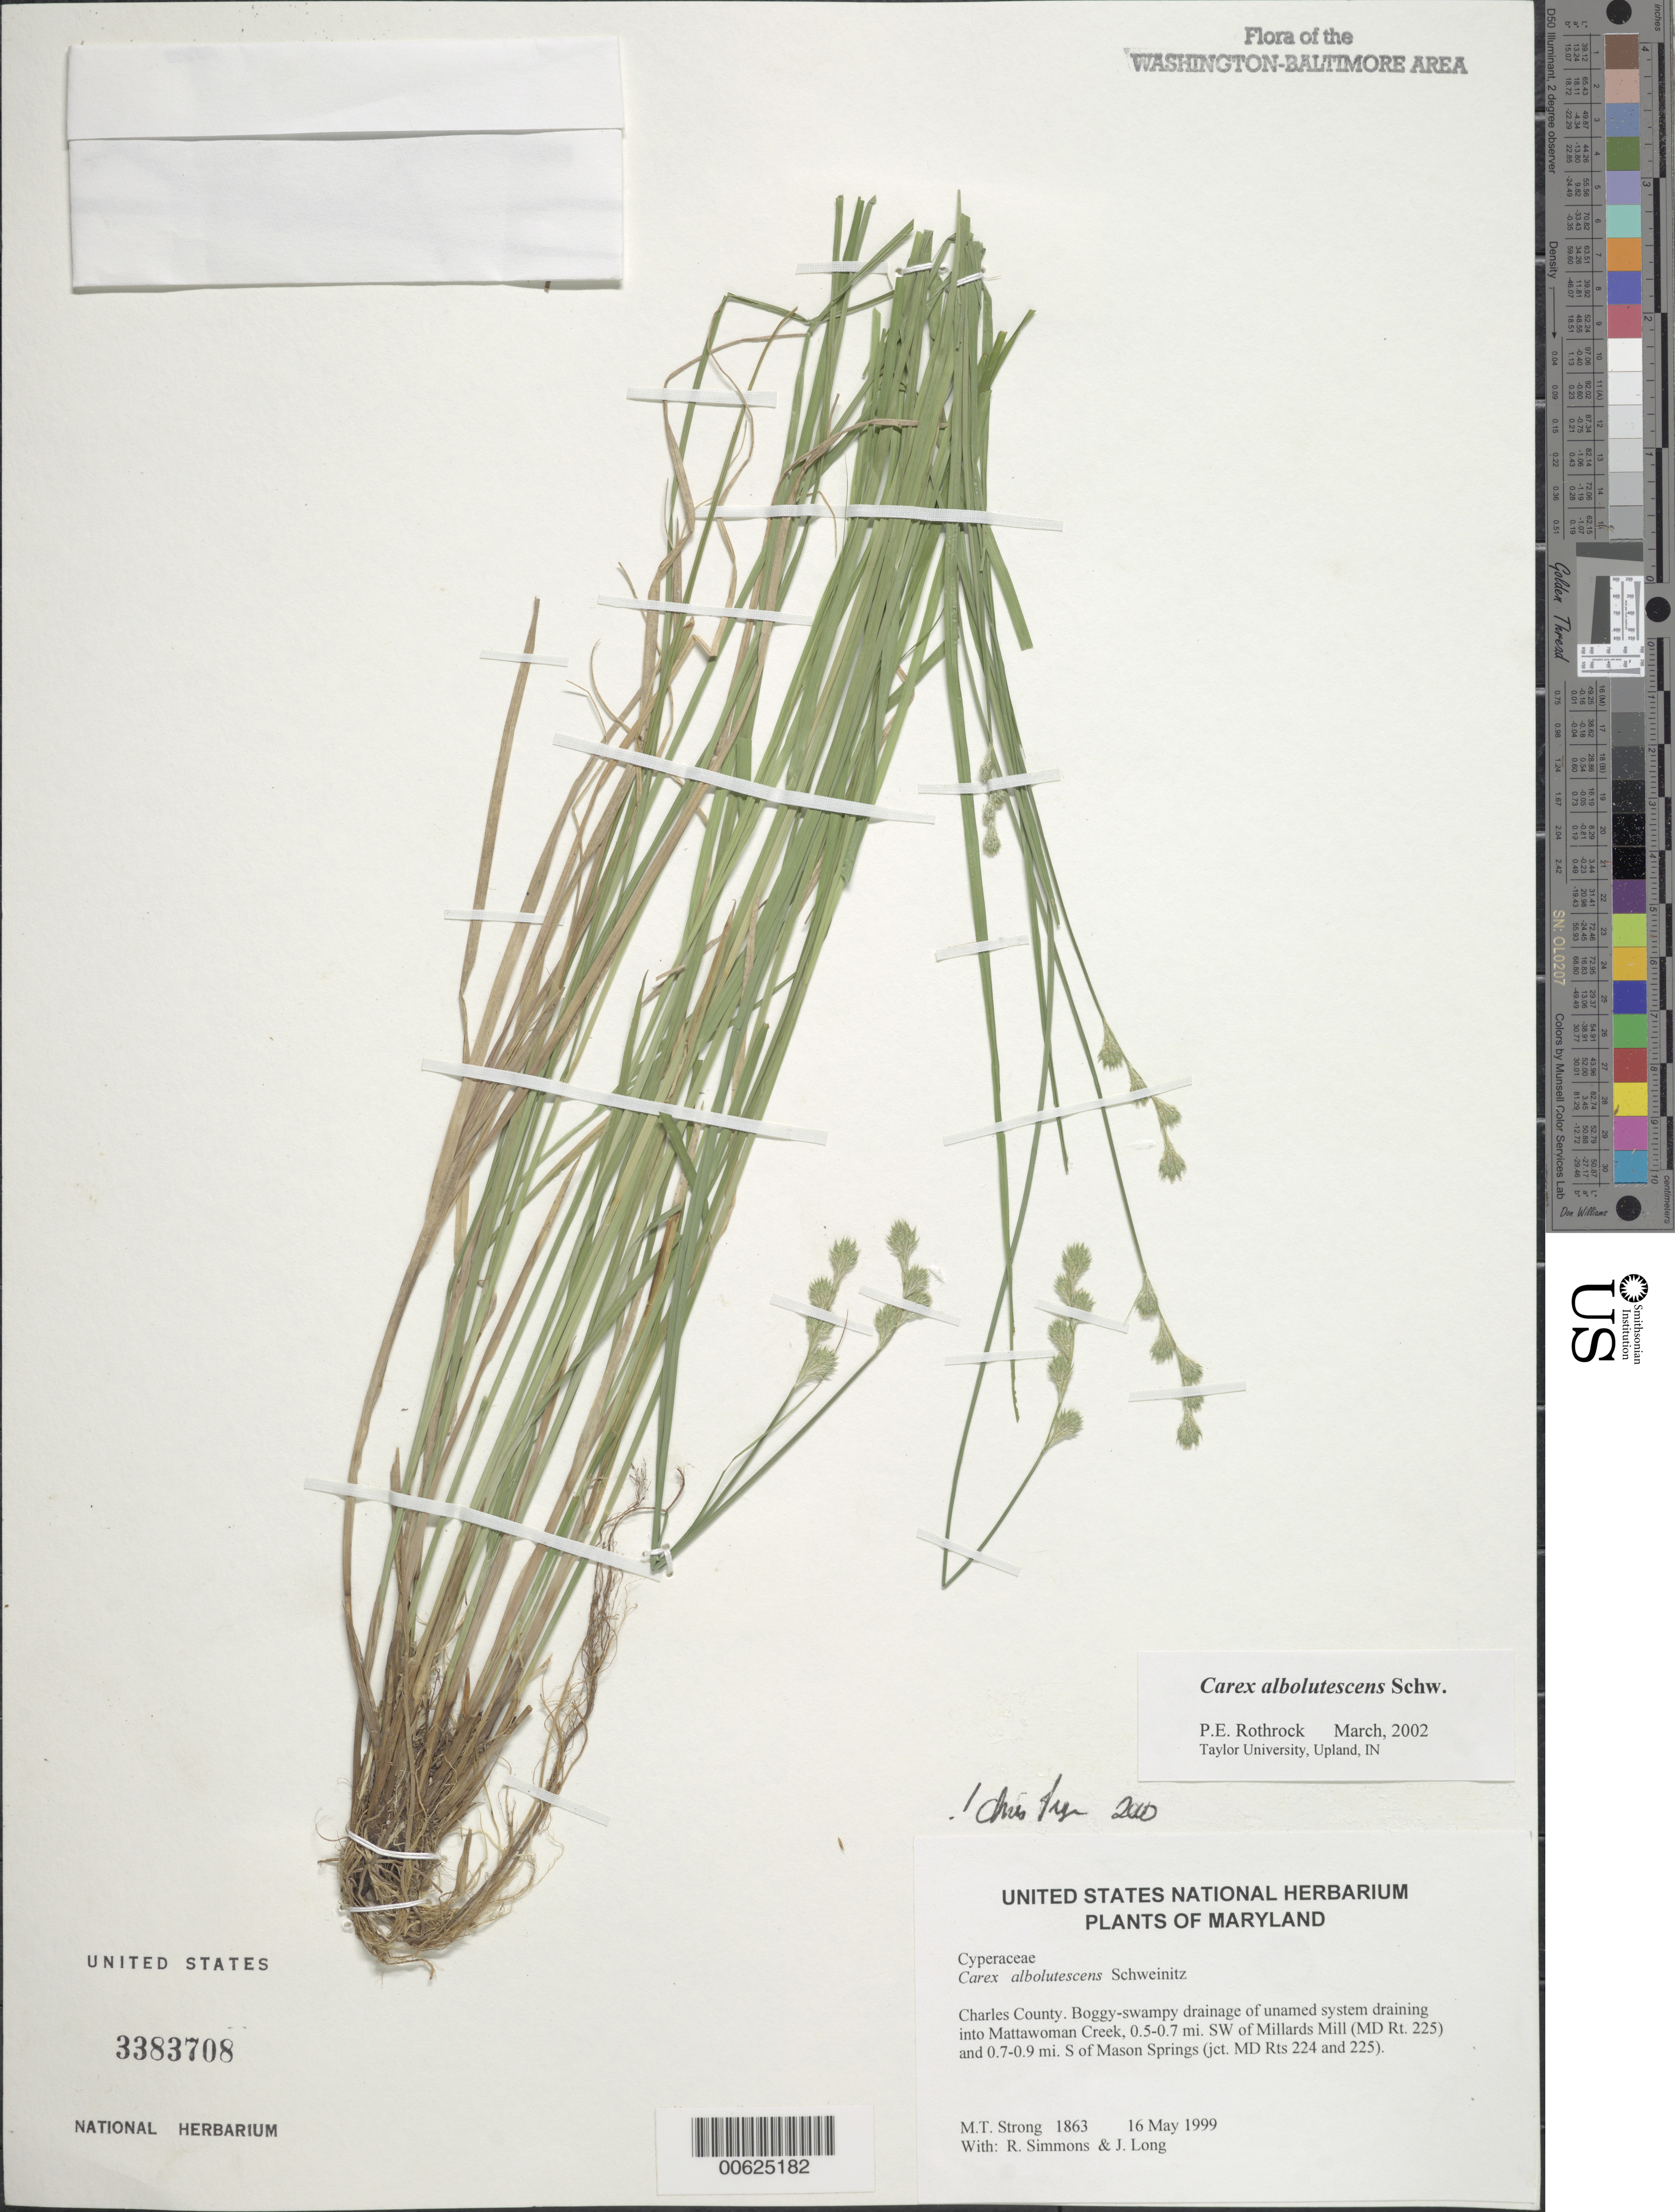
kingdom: Plantae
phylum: Tracheophyta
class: Liliopsida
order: Poales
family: Cyperaceae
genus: Carex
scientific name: Carex albolutescens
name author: Schwein.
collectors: M. T. Strong, R. Simmons & J. Long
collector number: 1863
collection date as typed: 16 May 1999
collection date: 1999-05-16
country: United States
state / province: Maryland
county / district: Charles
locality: Boggy-swampy drainage of unamed system draining into Mattawoman Creek, 0.5-0.7 mi. SW of Millards Mill (MD Rt. 225) and 0.7-0.9 mi. S of Mason Springs (jct. MD Rts 224 and 225).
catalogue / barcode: US 3383708